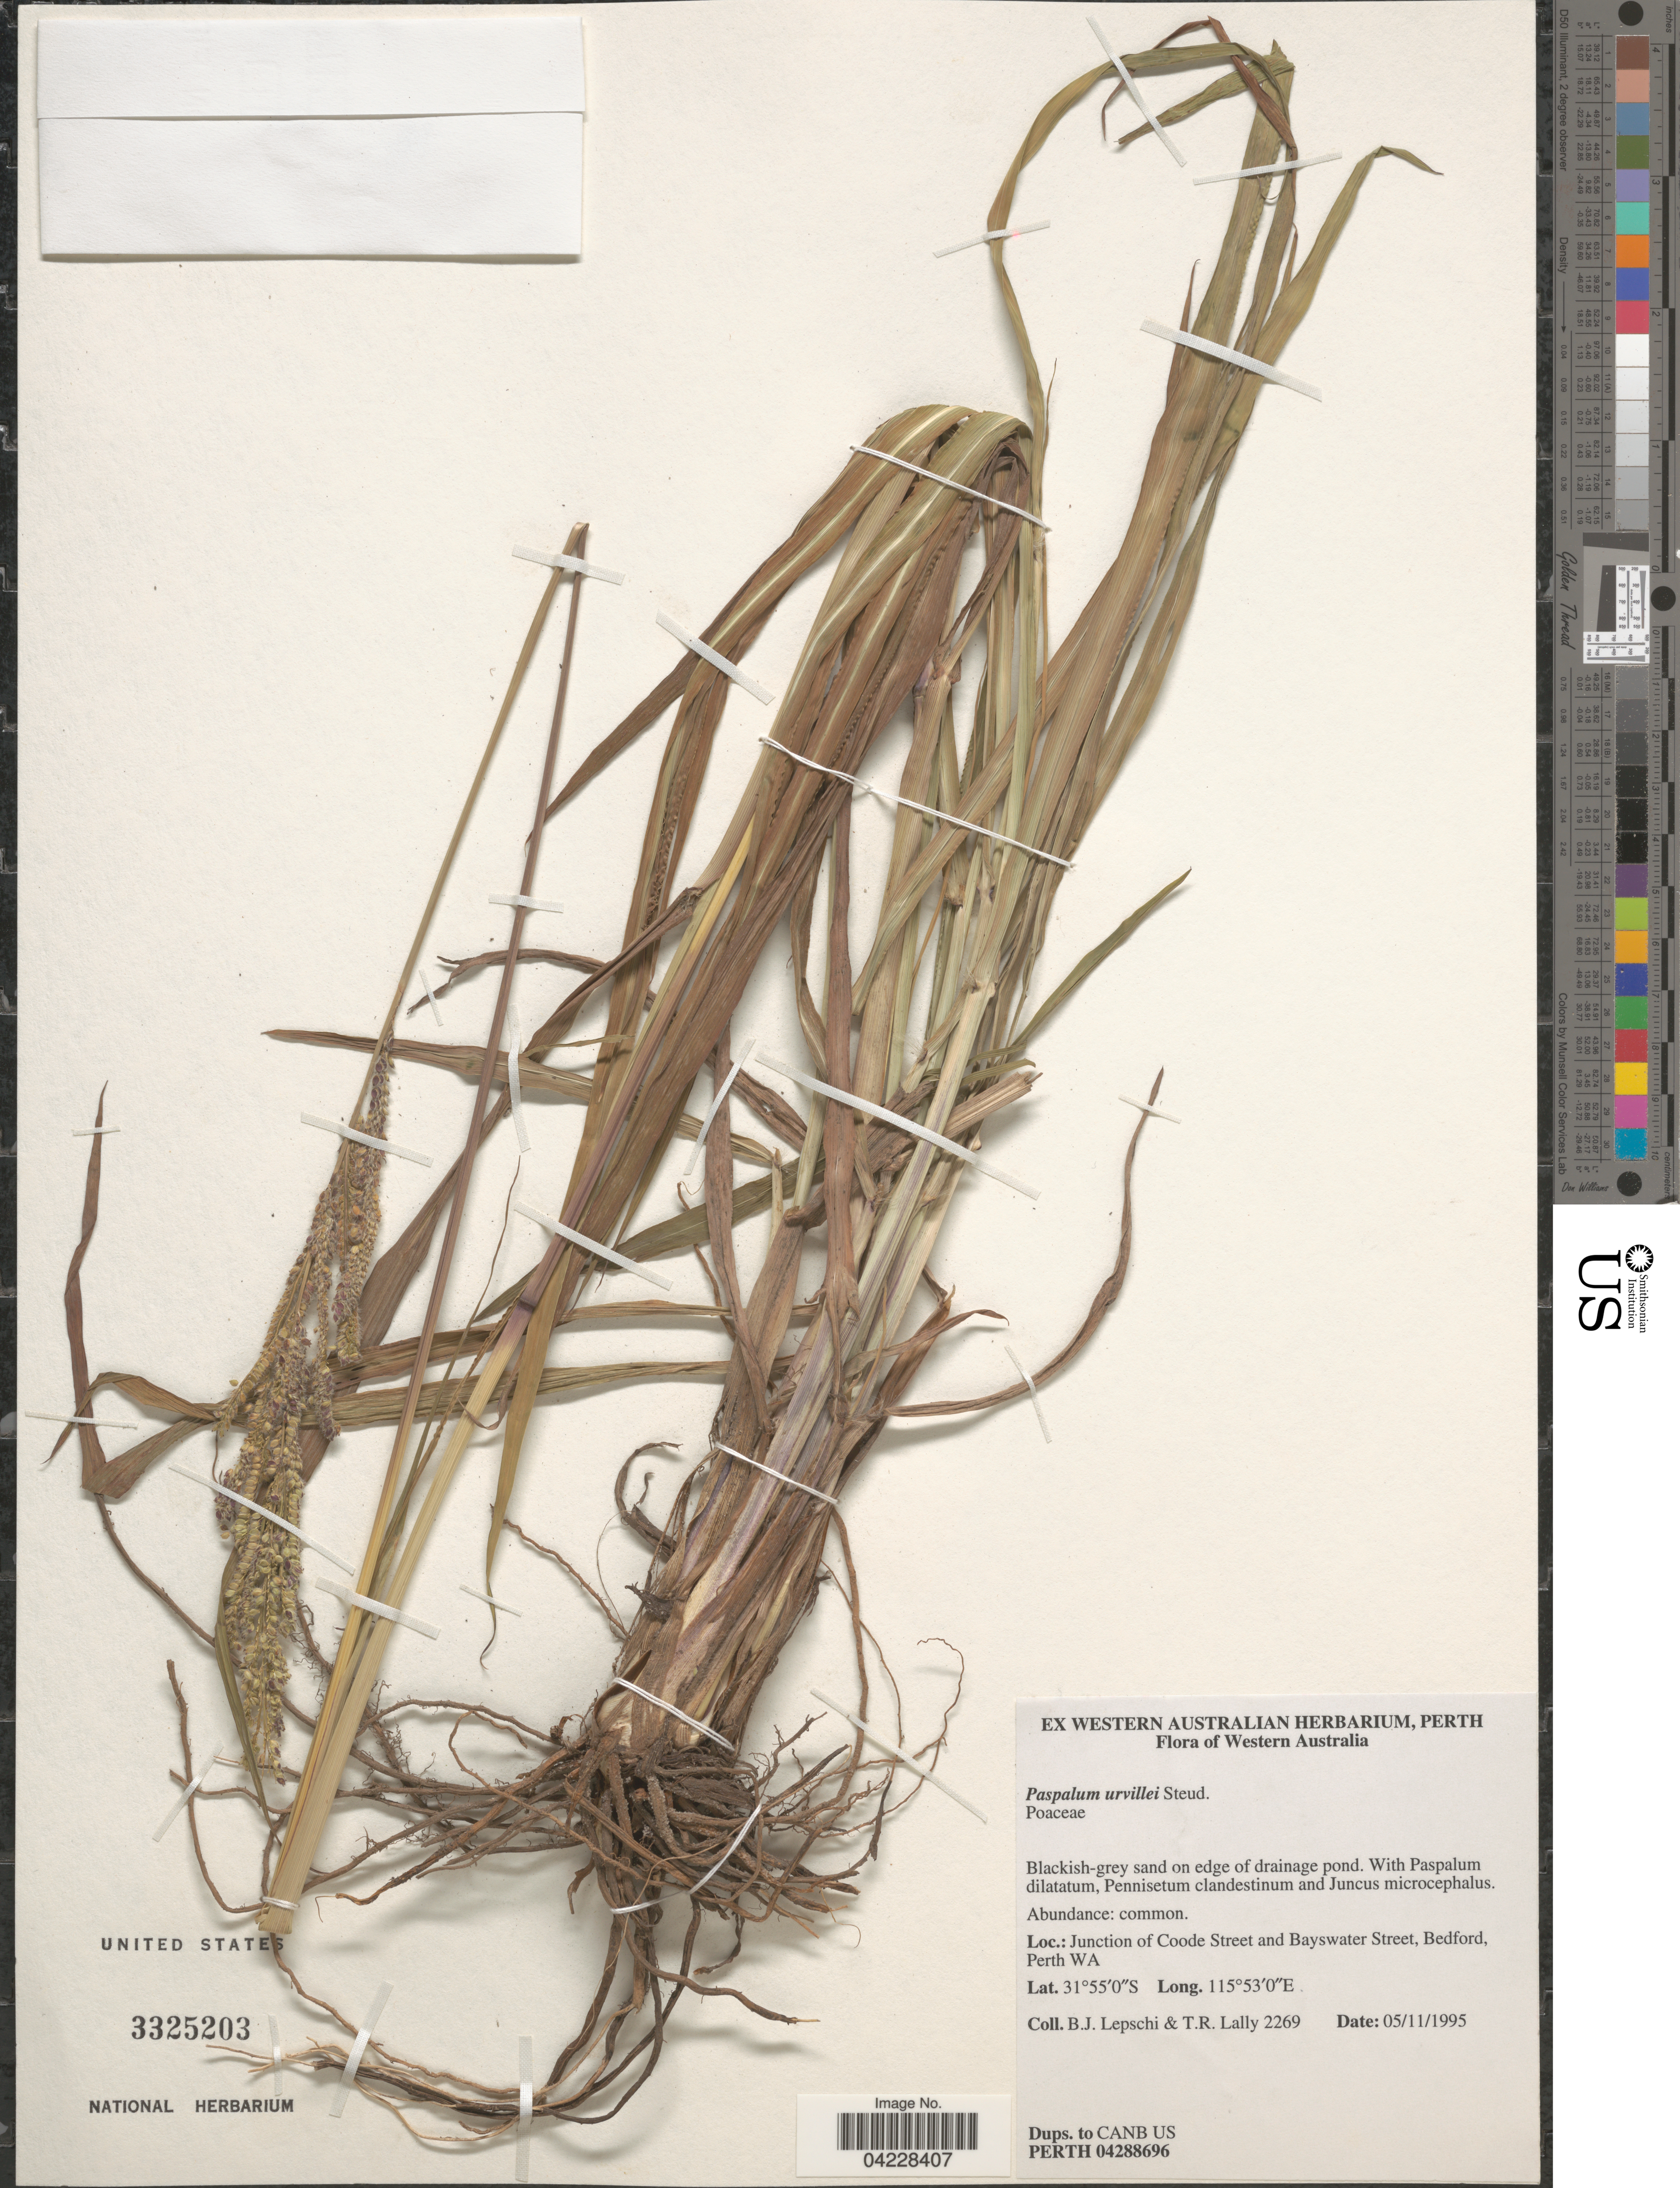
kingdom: Plantae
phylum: Tracheophyta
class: Liliopsida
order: Poales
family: Poaceae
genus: Paspalum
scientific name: Paspalum urvillei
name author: Steud.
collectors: B. Lepschi & T. R. Lally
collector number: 2269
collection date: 1995-11-05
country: Australia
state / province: Western Australia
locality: Junction of Coode Street and Bayswater Street, Bedford, Perth WA.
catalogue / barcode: US 3325203